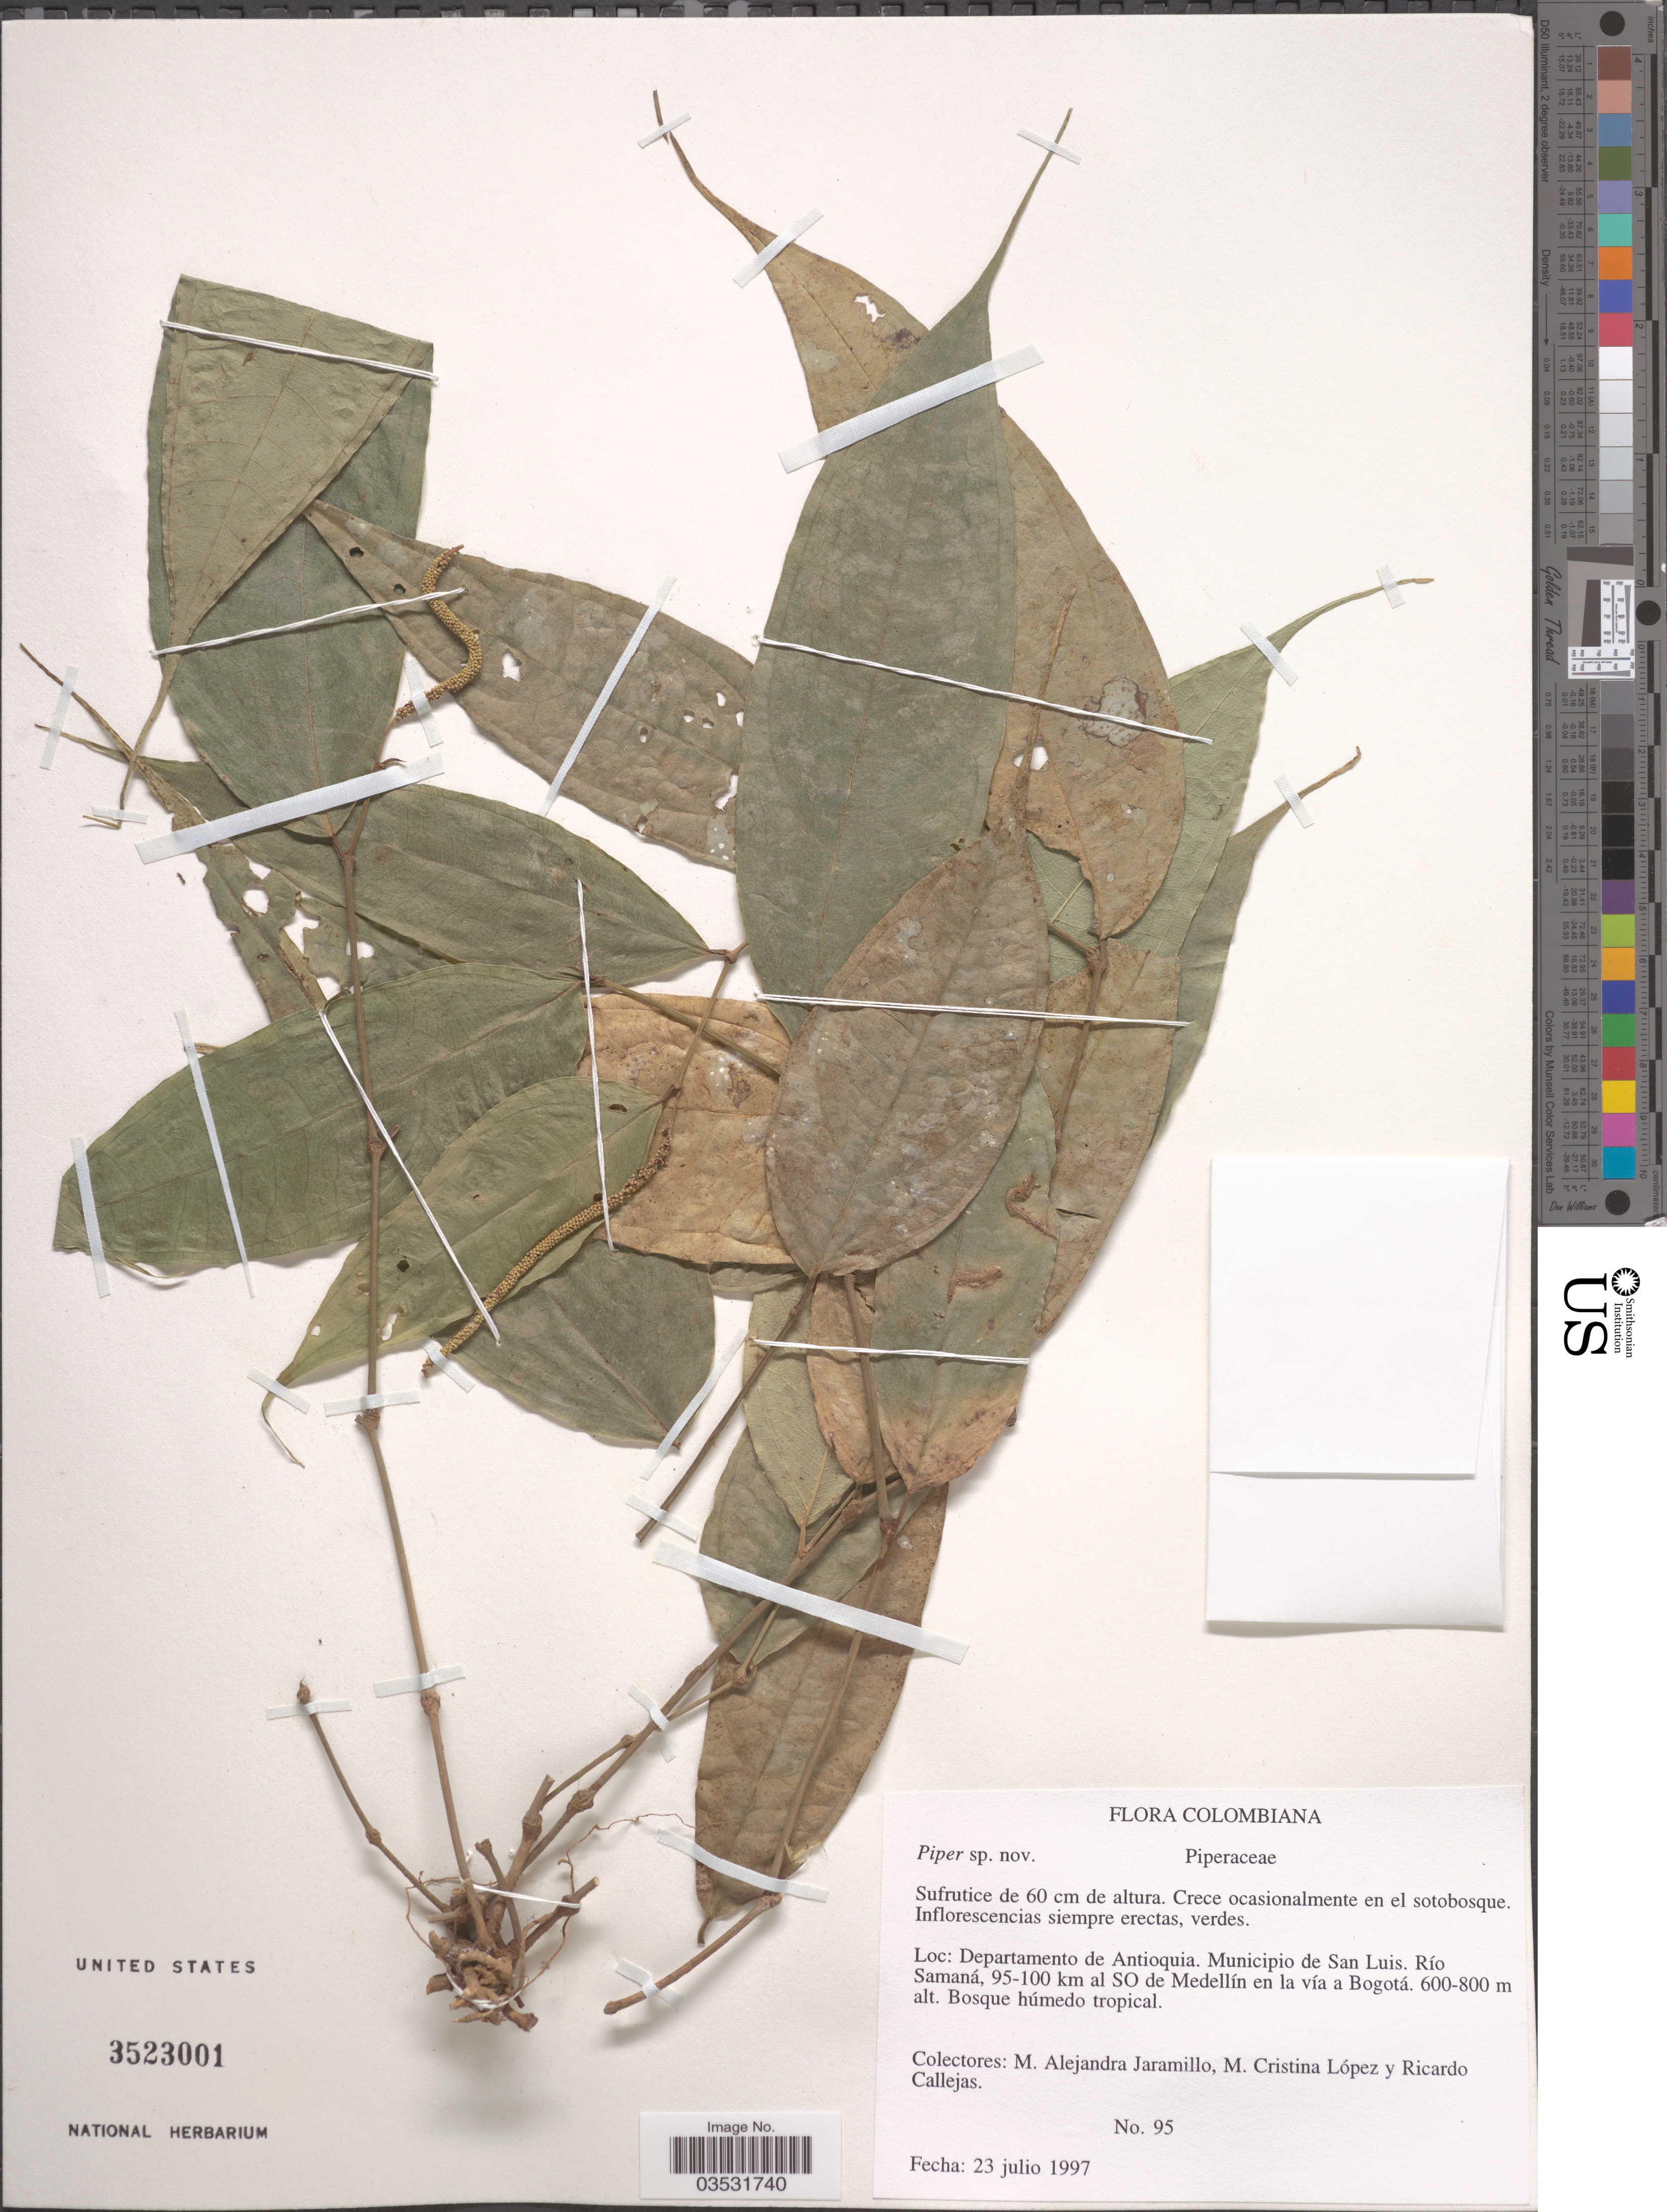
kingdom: Plantae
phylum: Tracheophyta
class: Magnoliopsida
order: Piperales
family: Piperaceae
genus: Piper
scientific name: Piper sp.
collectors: M. A. Jaramillo, M. Lopéz & R. Callejas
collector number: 95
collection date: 1997-07-23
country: Colombia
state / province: Antioquia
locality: Departamento de Antioquia. Municipio de San Luis. Río Samaná, 95-100 km al SO de Medellín en la vía a Bogotá.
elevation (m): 600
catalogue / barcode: US 3523001